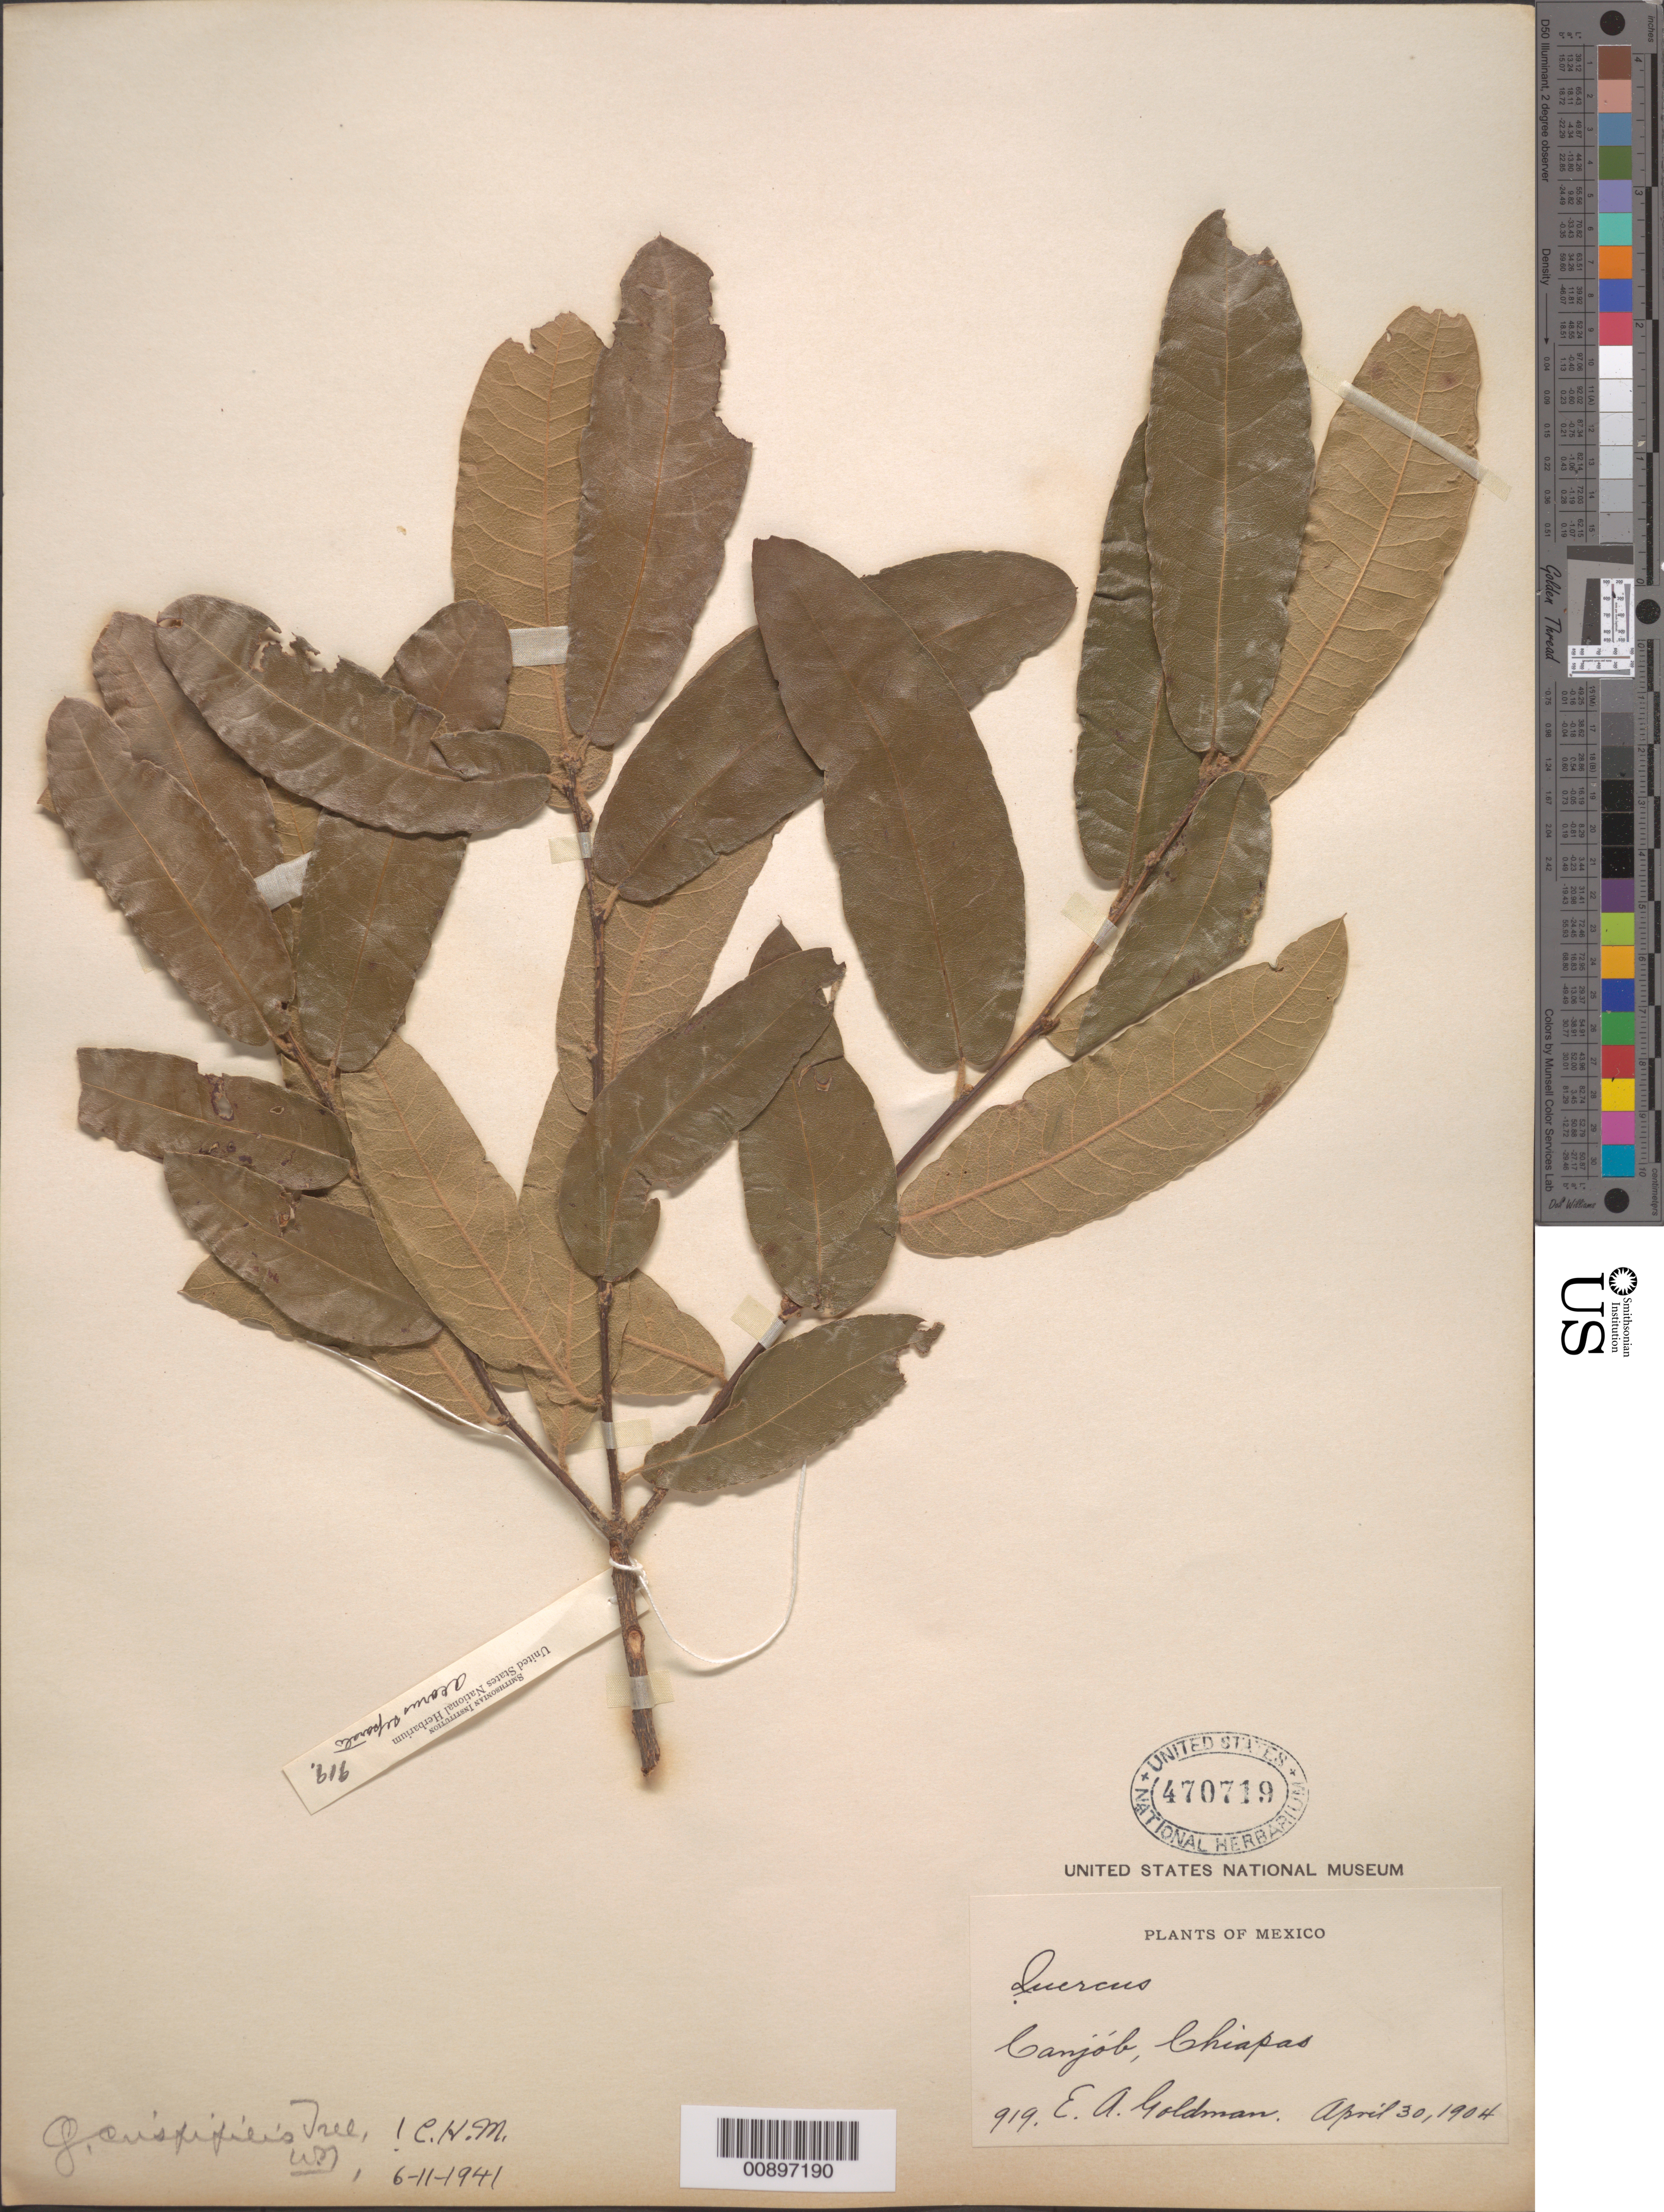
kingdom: Plantae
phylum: Tracheophyta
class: Magnoliopsida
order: Fagales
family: Fagaceae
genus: Quercus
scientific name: Quercus crispipilis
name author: Trel.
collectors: E. A. Goldman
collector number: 919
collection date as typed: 30 Apr 1904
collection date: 1904-04-30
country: Mexico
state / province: Chiapas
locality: Canjób, Chiapas.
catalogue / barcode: US 470719